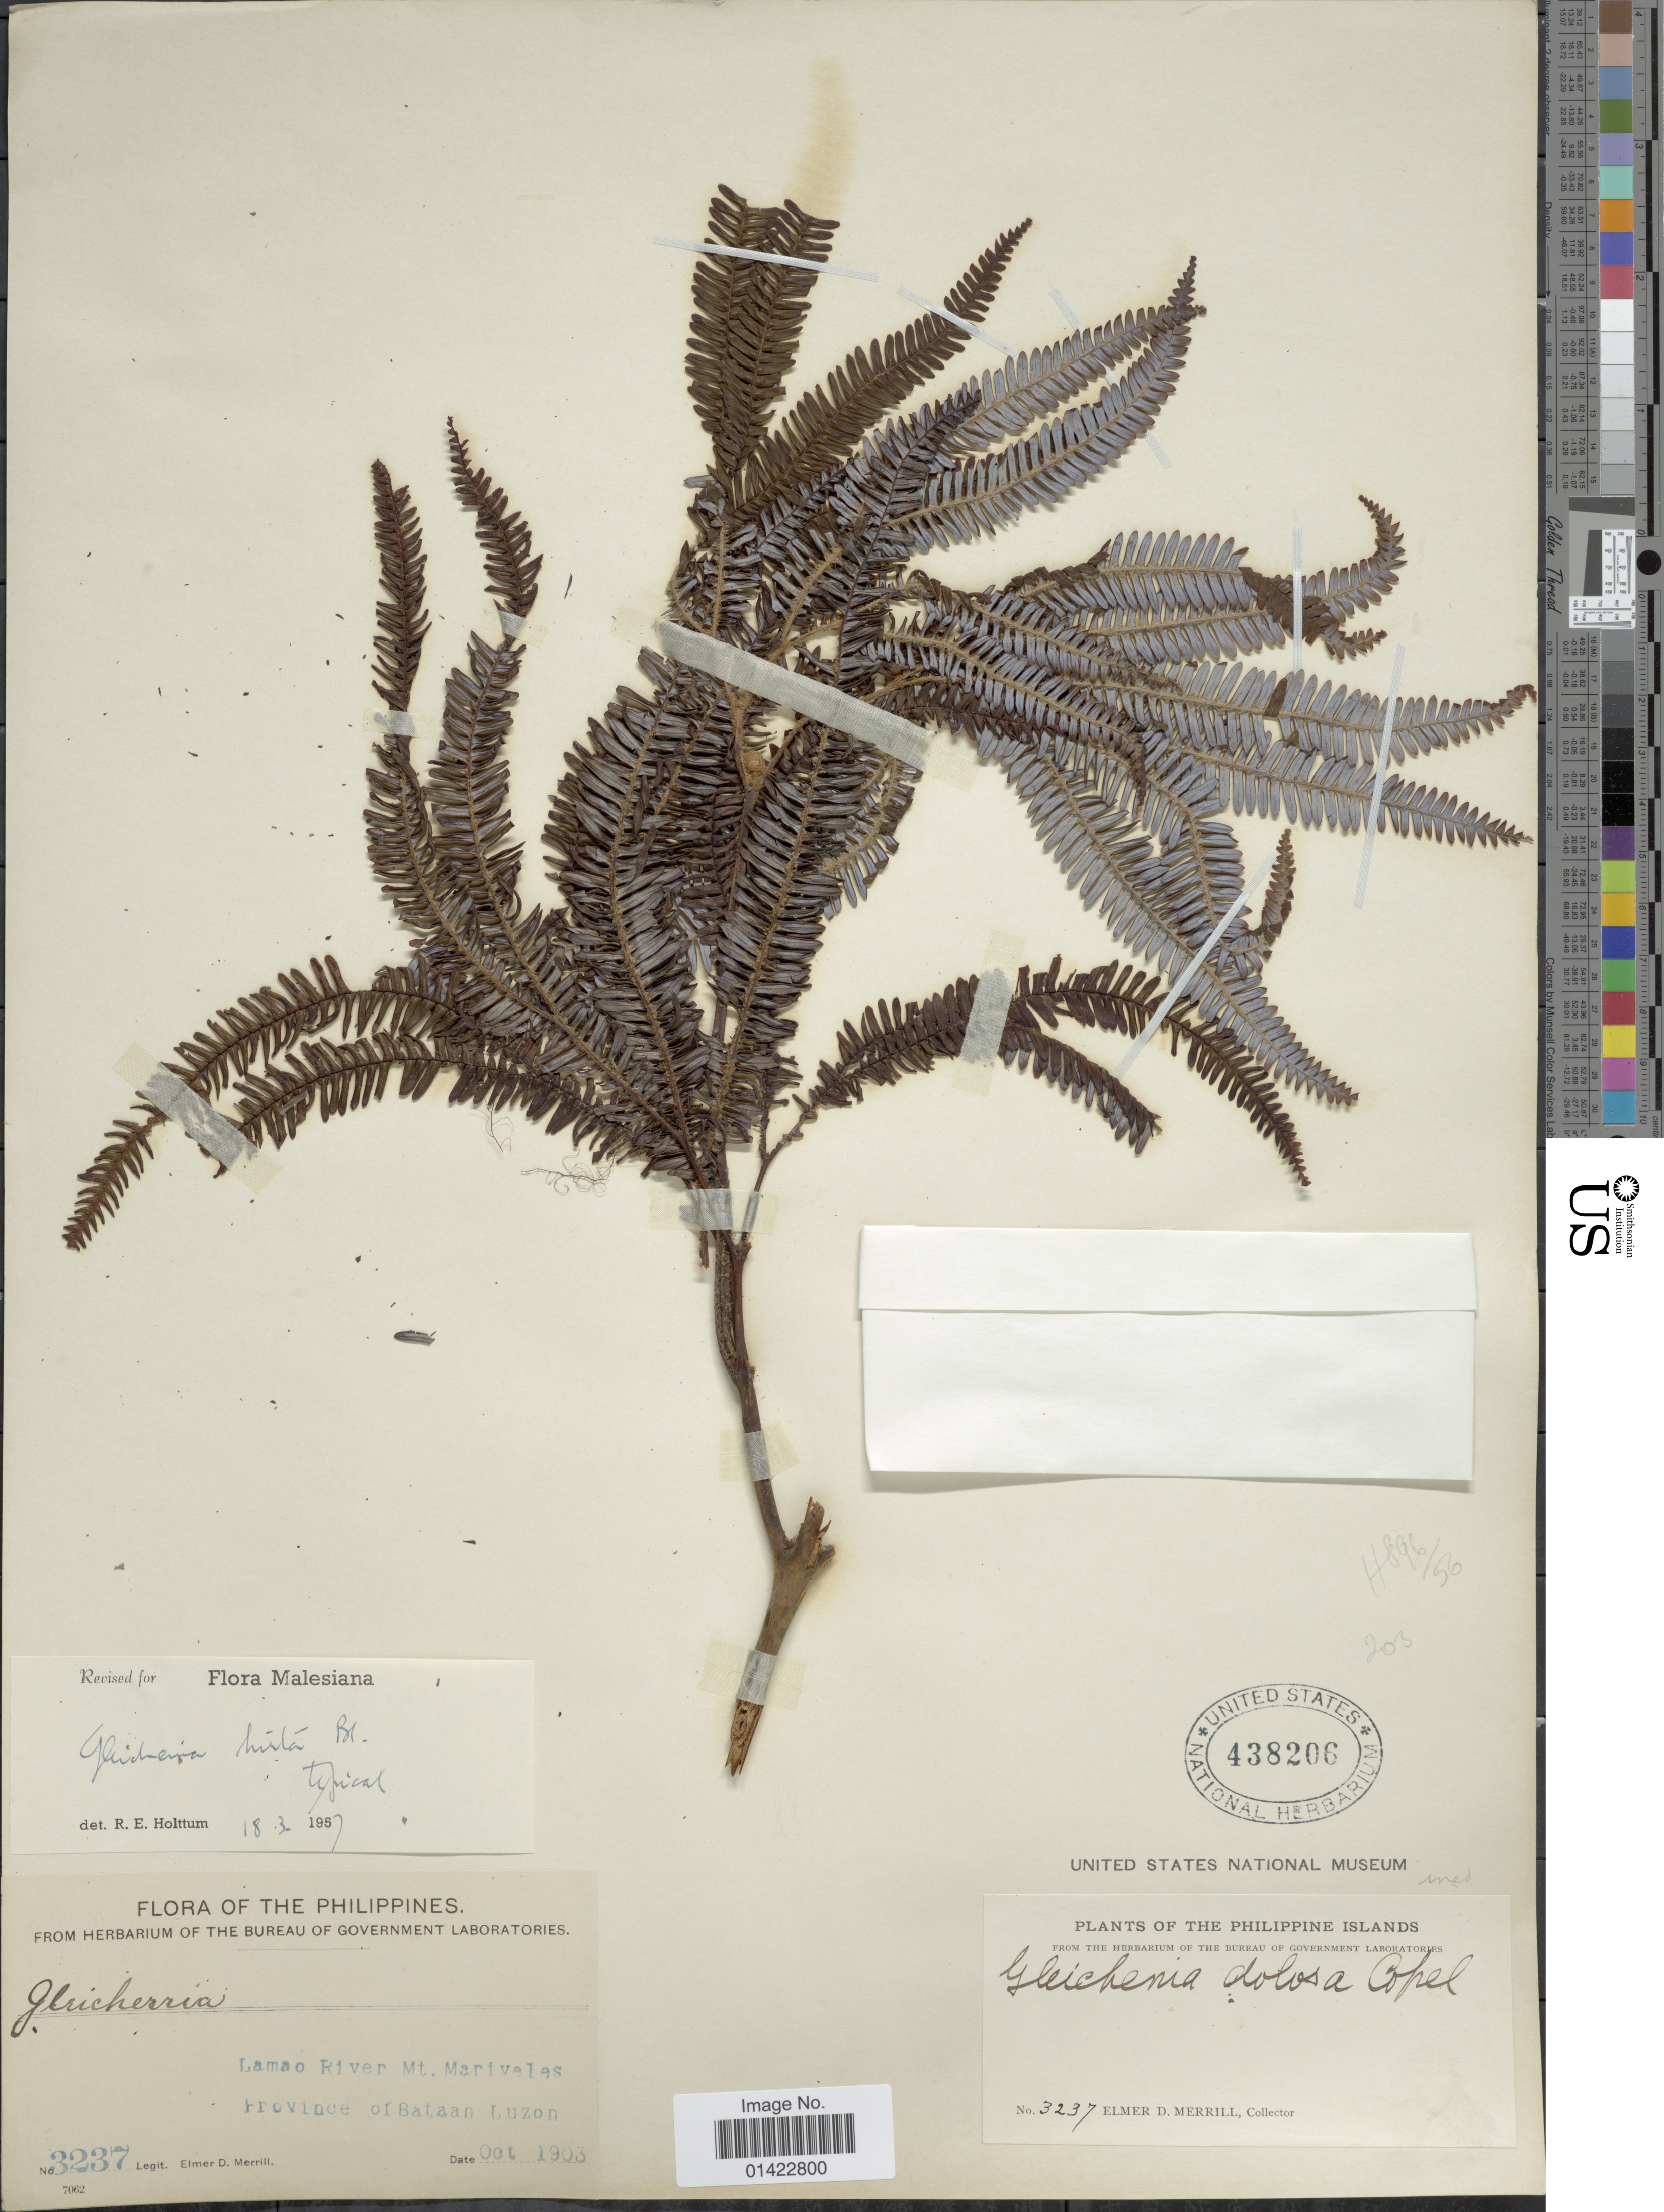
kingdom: Plantae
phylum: Tracheophyta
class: Polypodiopsida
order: Gleicheniales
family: Gleicheniaceae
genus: Sticherus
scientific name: Sticherus hirtus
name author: (Blume) Ching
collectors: E. D. Merrill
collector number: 3237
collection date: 1903-10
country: Philippines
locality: Lamao River, Mt. Mariveles, Province of Bataan, Luzon.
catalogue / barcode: US 438206